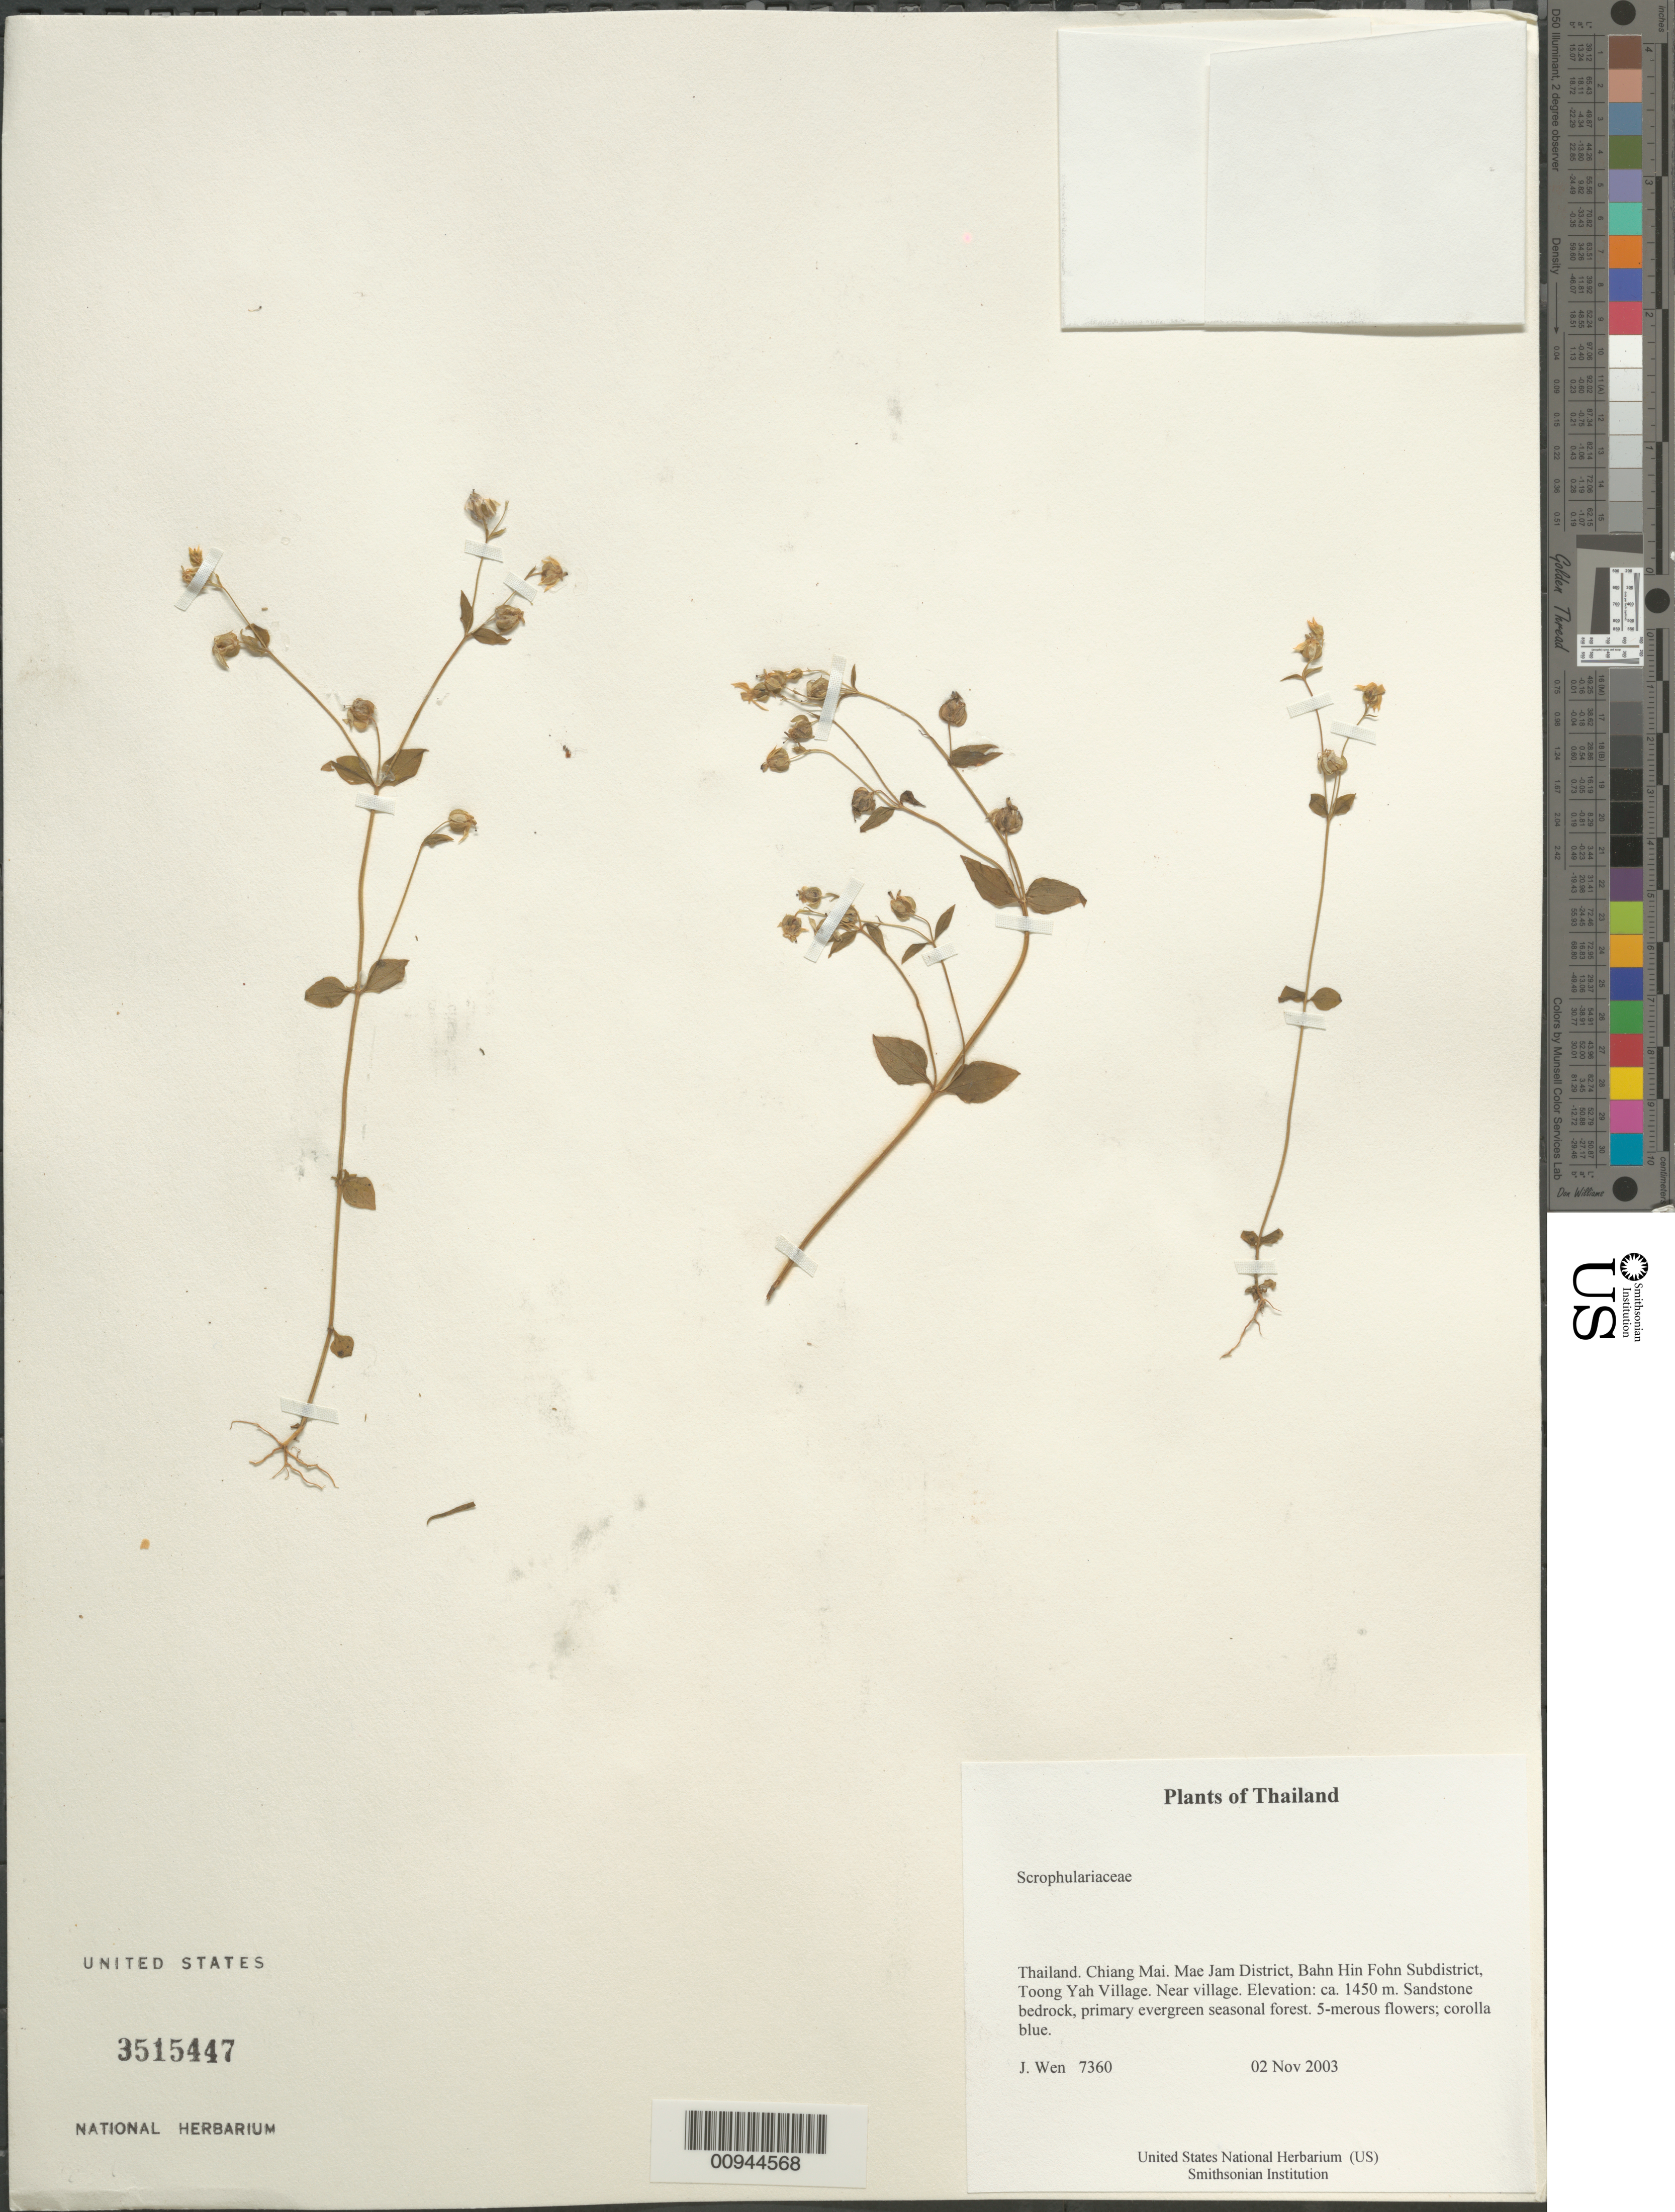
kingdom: Plantae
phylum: Tracheophyta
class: Magnoliopsida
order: Lamiales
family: Scrophulariaceae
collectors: J. Wen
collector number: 7360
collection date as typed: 02 Nov 2003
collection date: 2003-11-02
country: Thailand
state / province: Chiang Mai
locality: Mae Jam District, Bahn Hin Fohn Subdistrict, Toong Yah Village. Near village.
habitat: Sandstone bedrock, primary evergreen seasonal forest.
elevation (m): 1450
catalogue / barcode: US 3515447